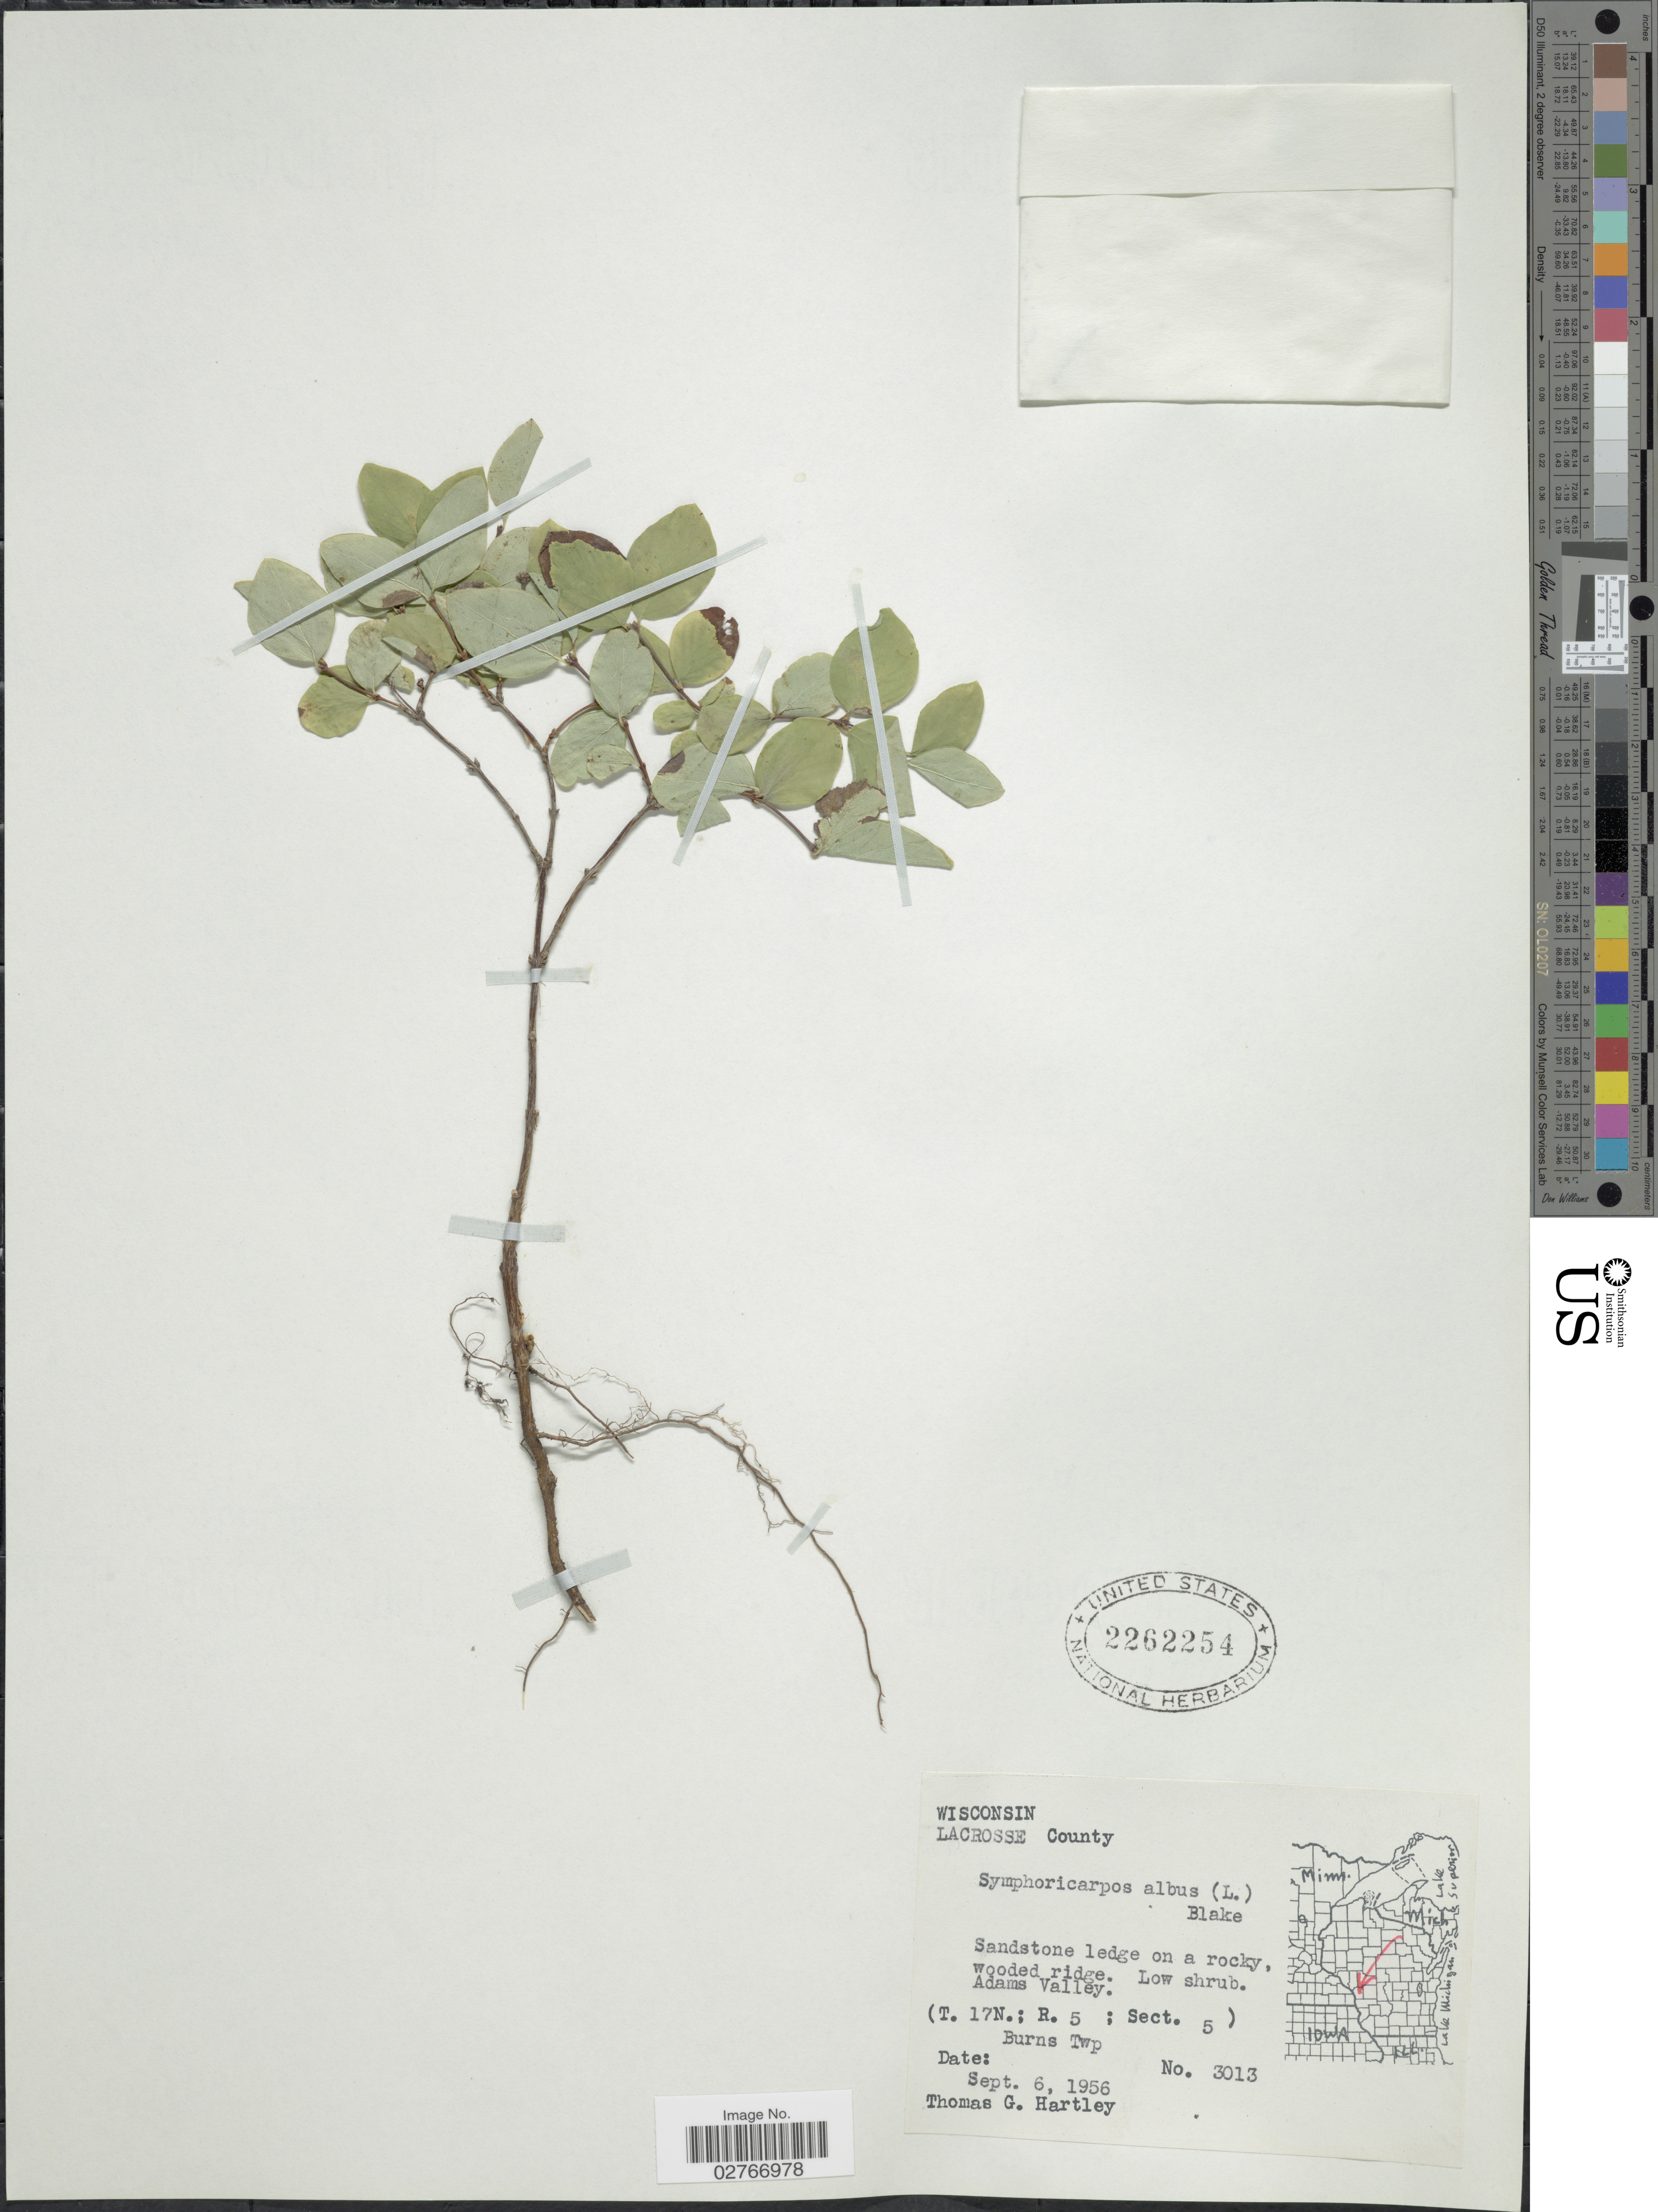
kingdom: Plantae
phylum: Tracheophyta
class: Magnoliopsida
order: Dipsacales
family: Caprifoliaceae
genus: Symphoricarpos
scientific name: Symphoricarpos albus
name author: (L.) S.F. Blake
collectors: T. G. Hartley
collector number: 3013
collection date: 1956-09-06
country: United States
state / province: Wisconsin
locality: Lacrosse County. Adams Valley. (T. 17N.; R. 5; Sect. 5). Burns Twp.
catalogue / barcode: US 2262254